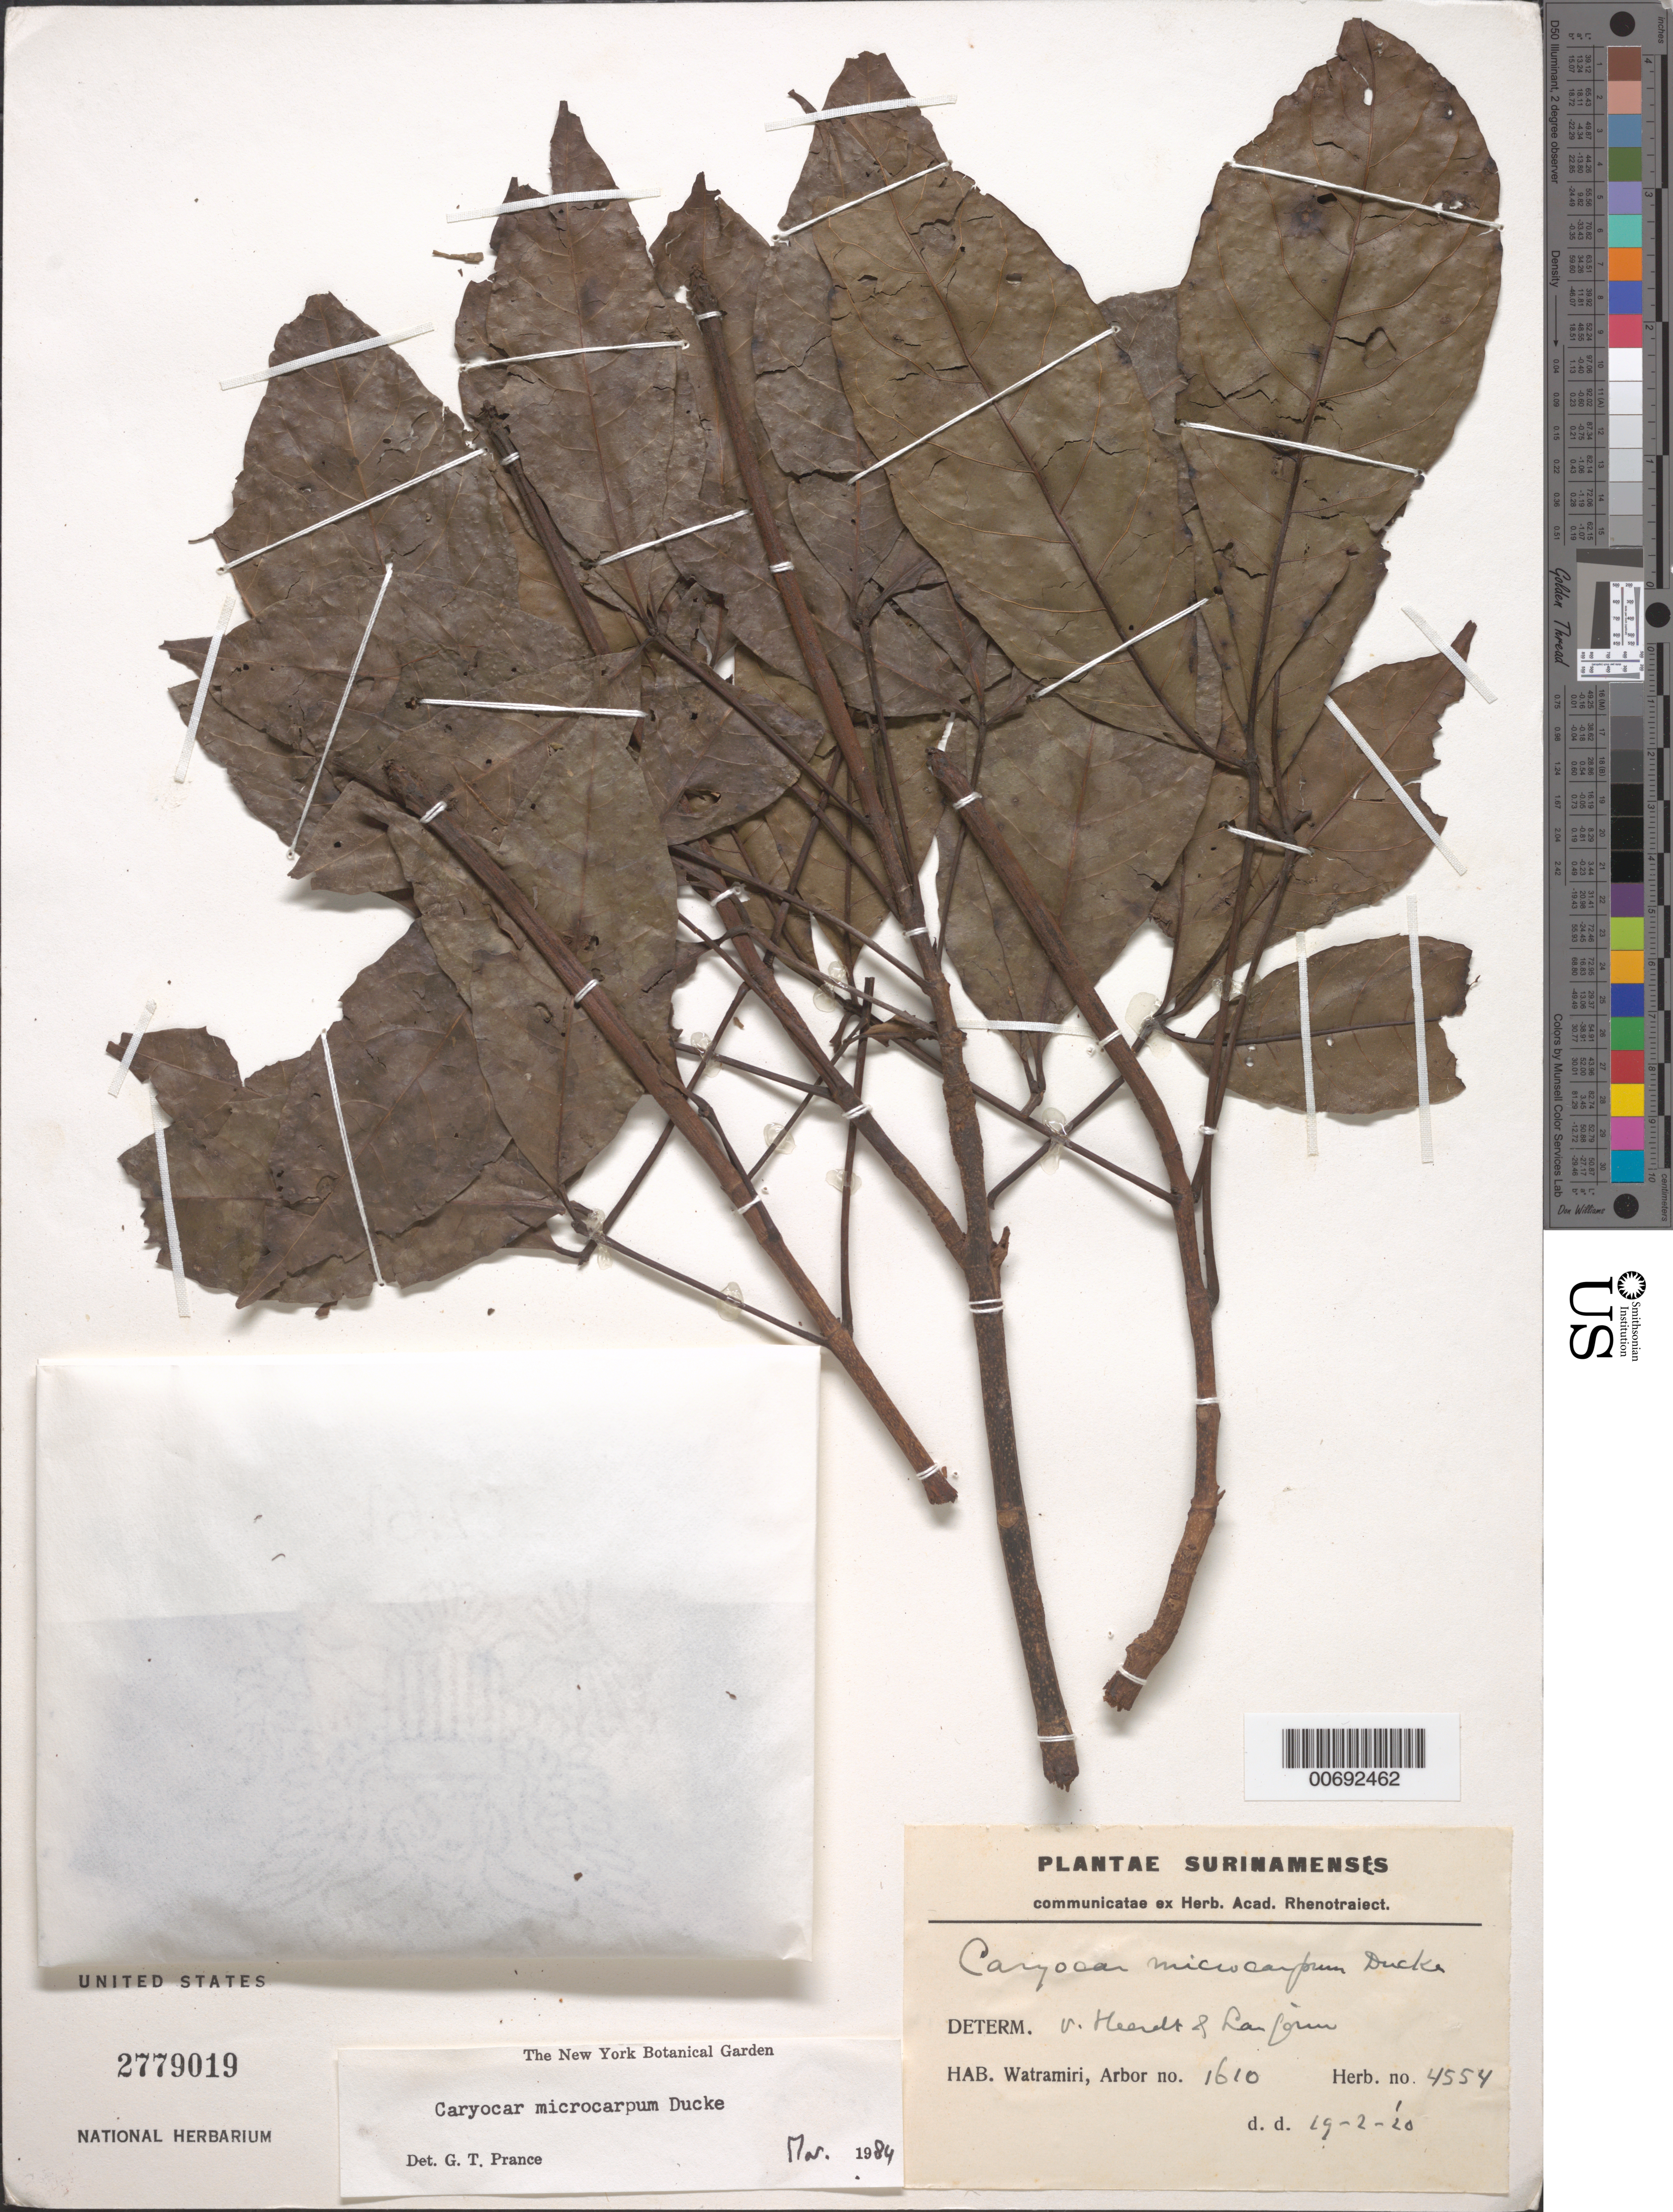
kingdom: Plantae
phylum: Tracheophyta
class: Magnoliopsida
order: Malpighiales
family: Caryocaraceae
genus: Caryocar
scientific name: Caryocar microcarpum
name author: Ducke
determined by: Prance, G. T.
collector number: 4554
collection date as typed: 19-Feb-20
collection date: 1920-02-19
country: Suriname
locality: Watramiri, Forest Reserve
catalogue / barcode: US 2779019